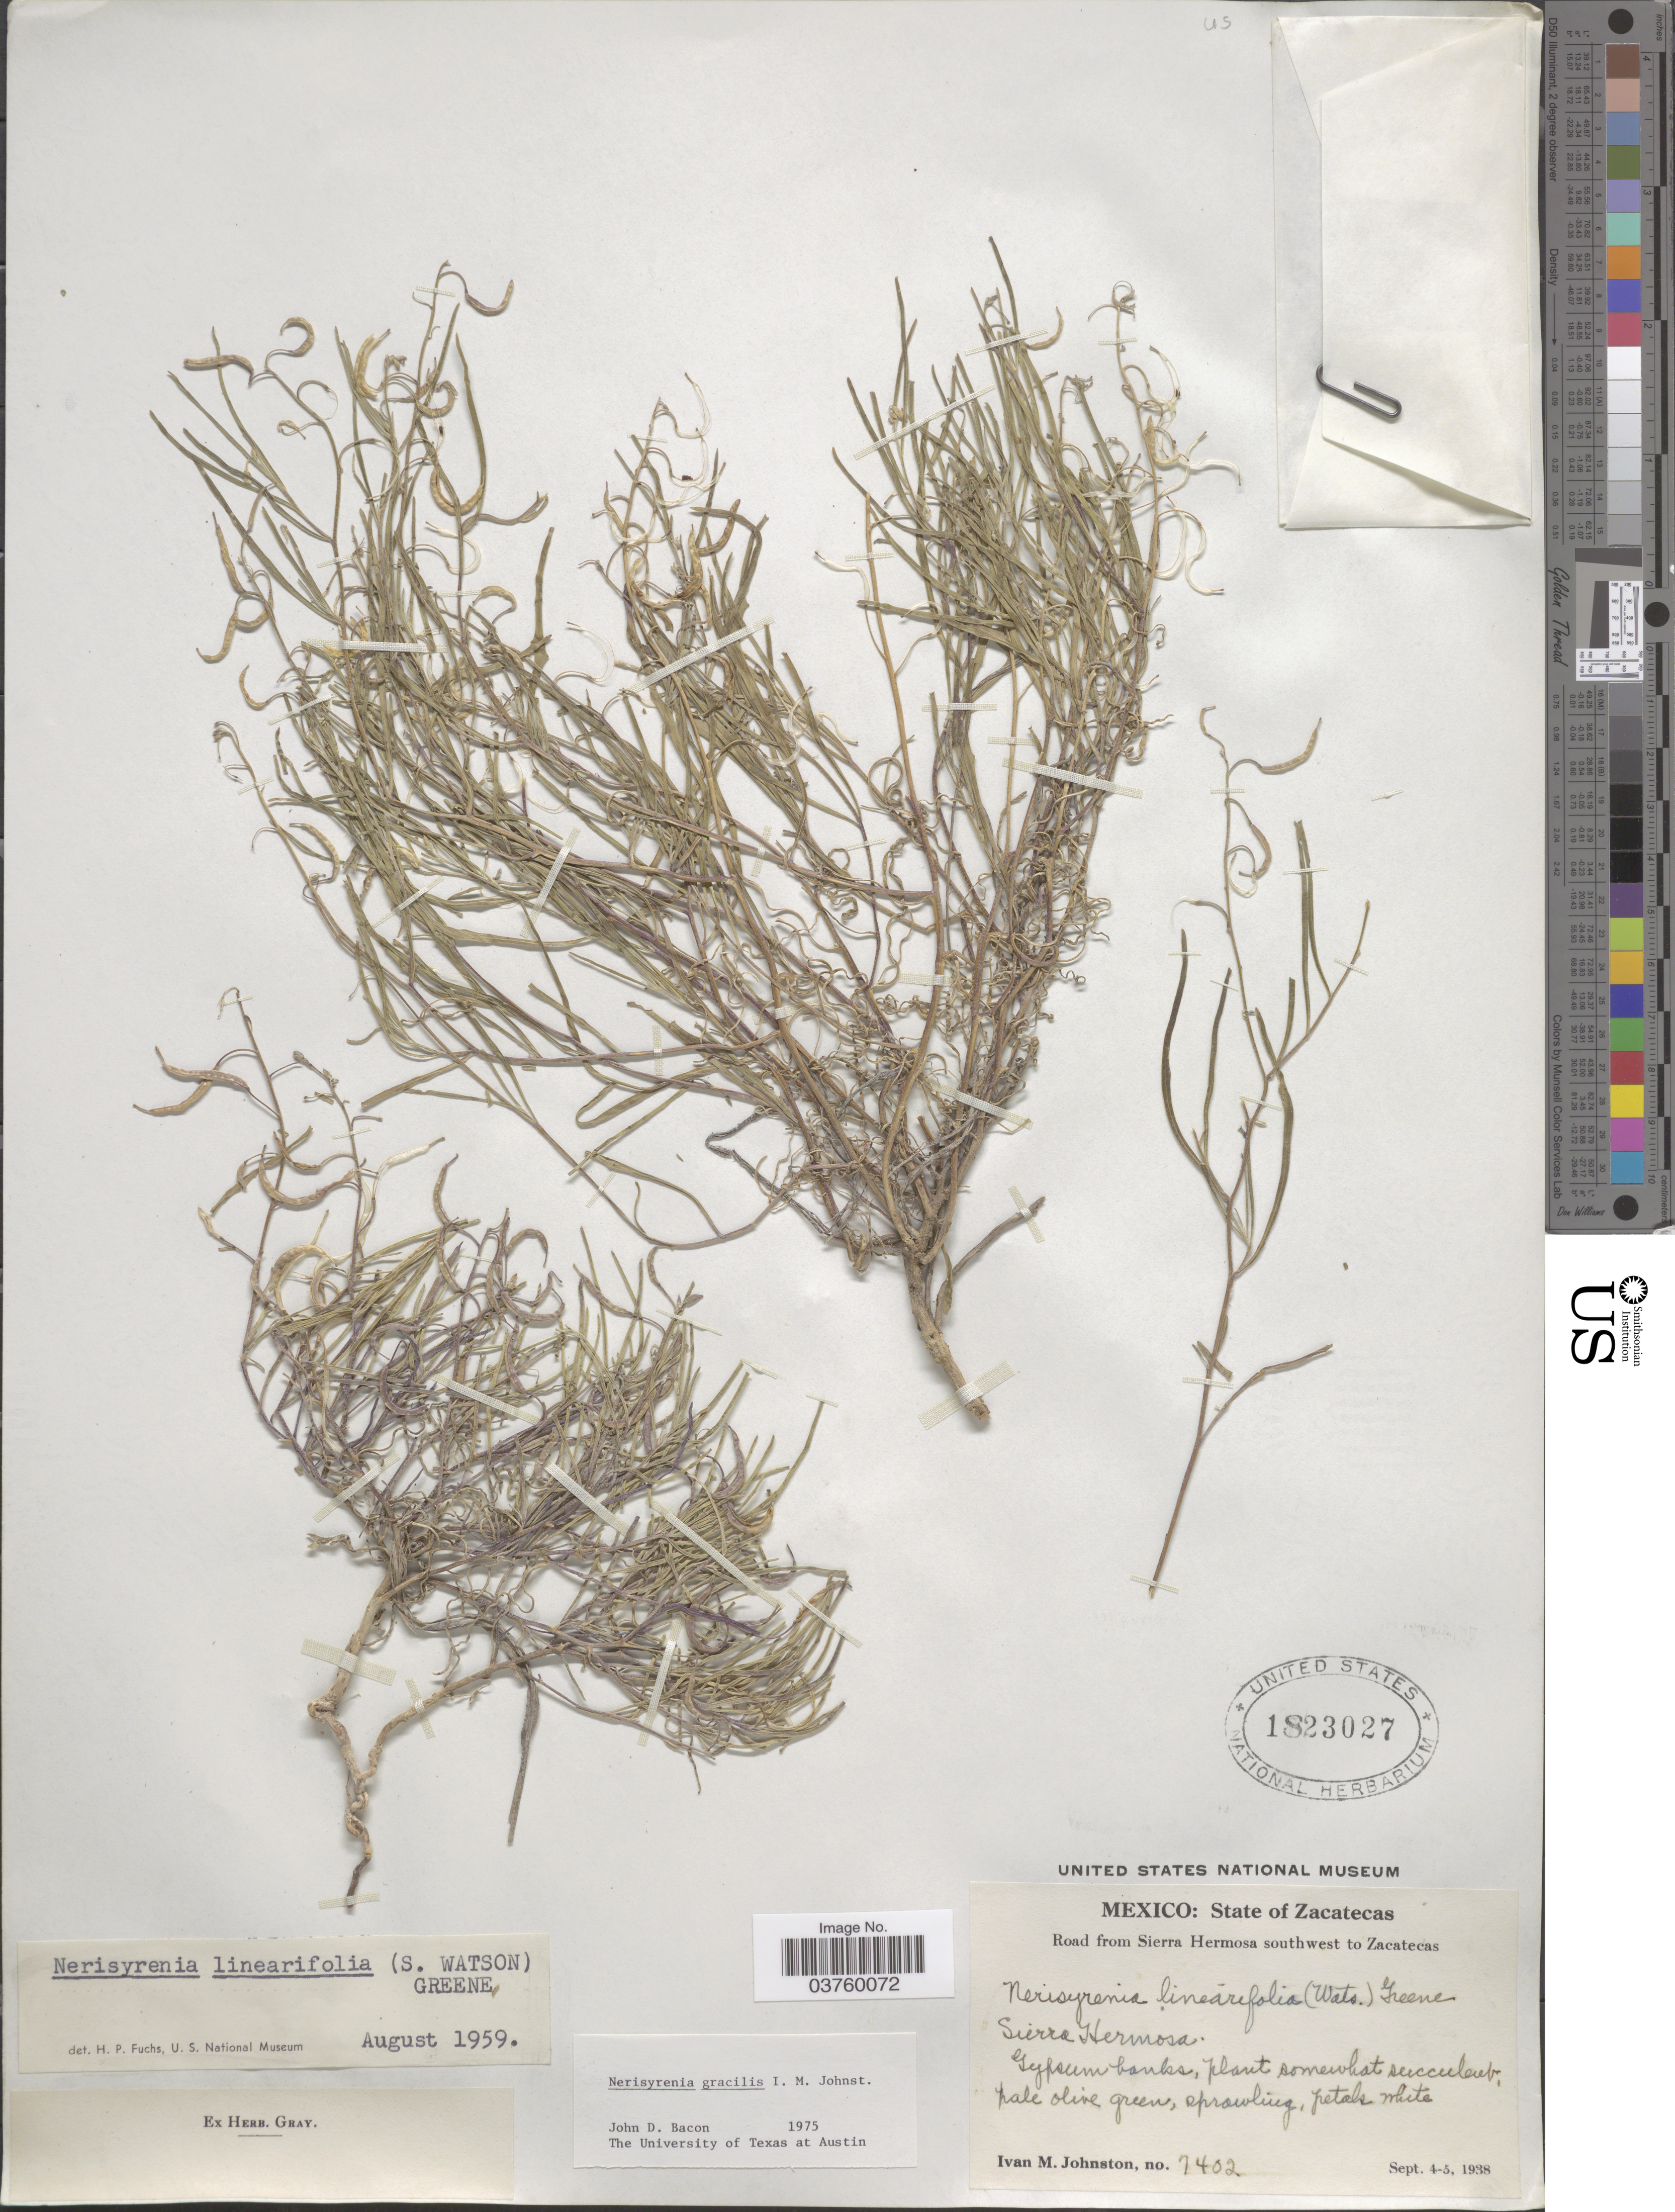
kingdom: Plantae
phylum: Tracheophyta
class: Magnoliopsida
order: Brassicales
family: Brassicaceae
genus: Nerisyrenia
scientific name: Nerisyrenia gracilis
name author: I.M. Johnst.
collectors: I.M. Johnston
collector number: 7402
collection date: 1938-09-04/1938-09-05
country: Mexico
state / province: Zacatecas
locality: Road from Sierra Hermosa southwest of Zacatecas. Sierra Hermosa. Gypsum banks.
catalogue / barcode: US 1823027